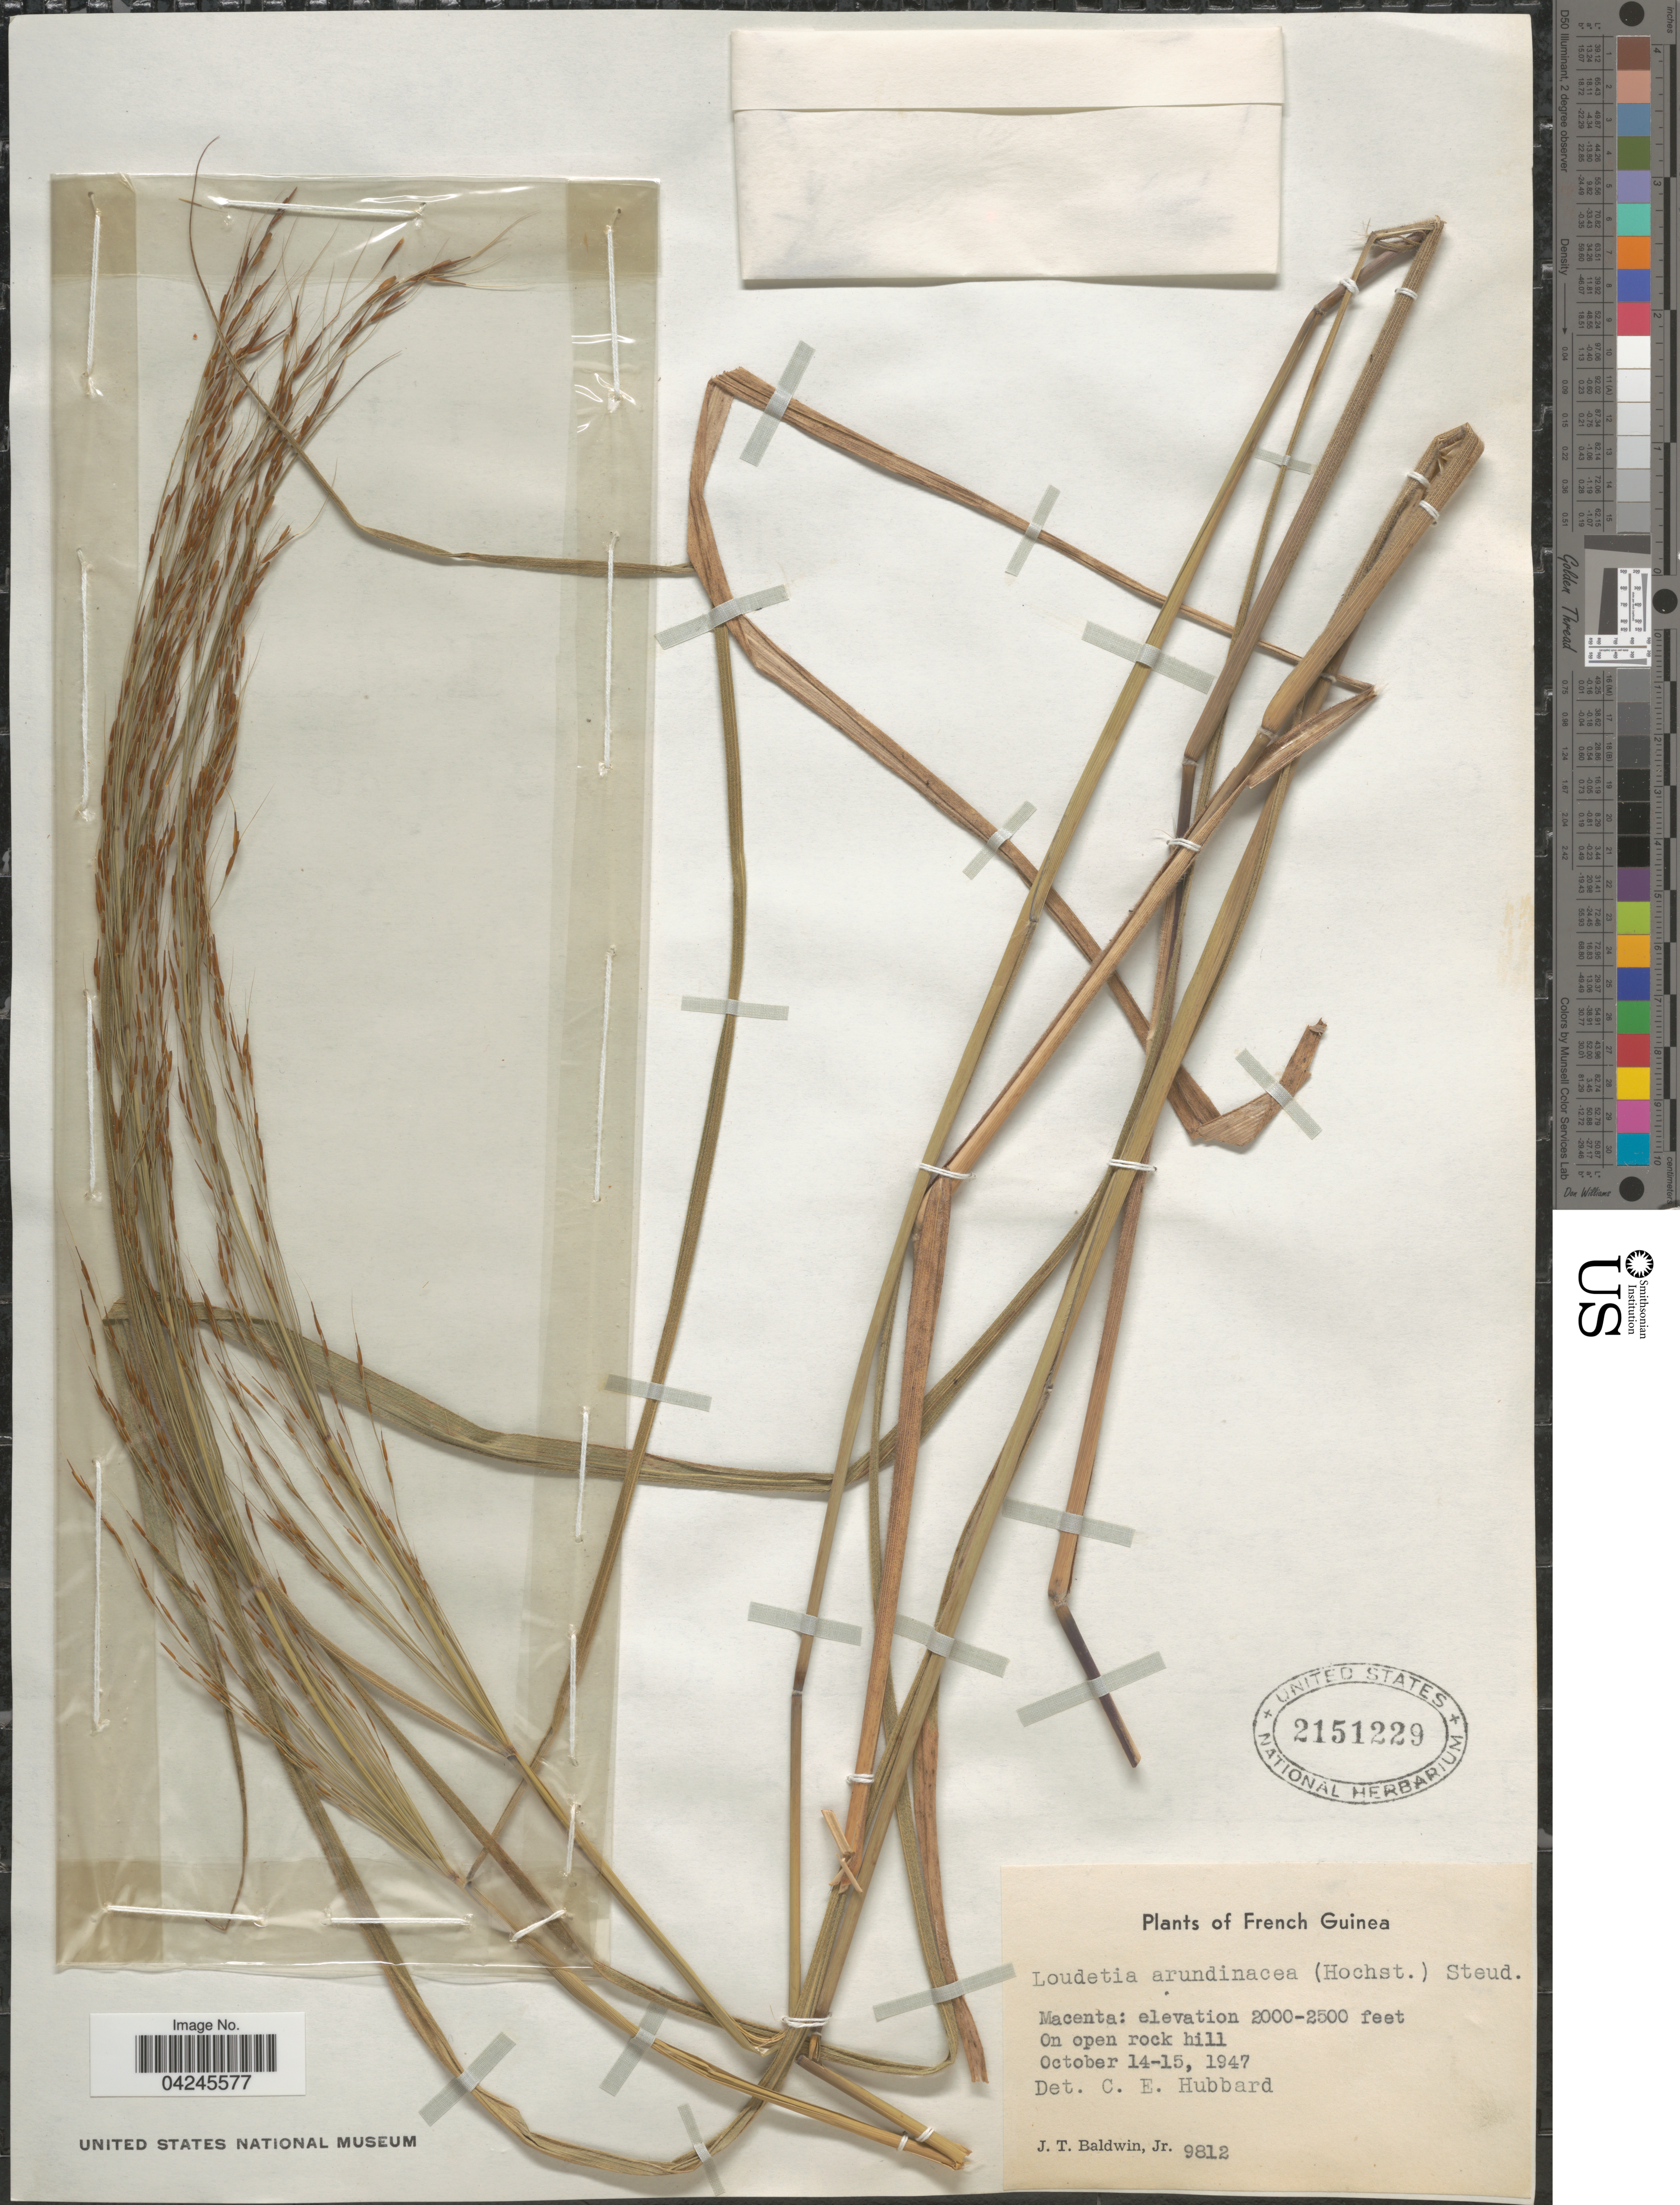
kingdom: Plantae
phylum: Tracheophyta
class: Liliopsida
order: Poales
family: Poaceae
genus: Loudetia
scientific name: Loudetia arundinacea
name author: (Hochst. ex A. Rich.) Steud.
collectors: J. T. Baldwin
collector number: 9812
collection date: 1947-10-14/1947-10-15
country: French Guiana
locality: Macenta. On open rocky hill.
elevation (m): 610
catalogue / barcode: US 2151229